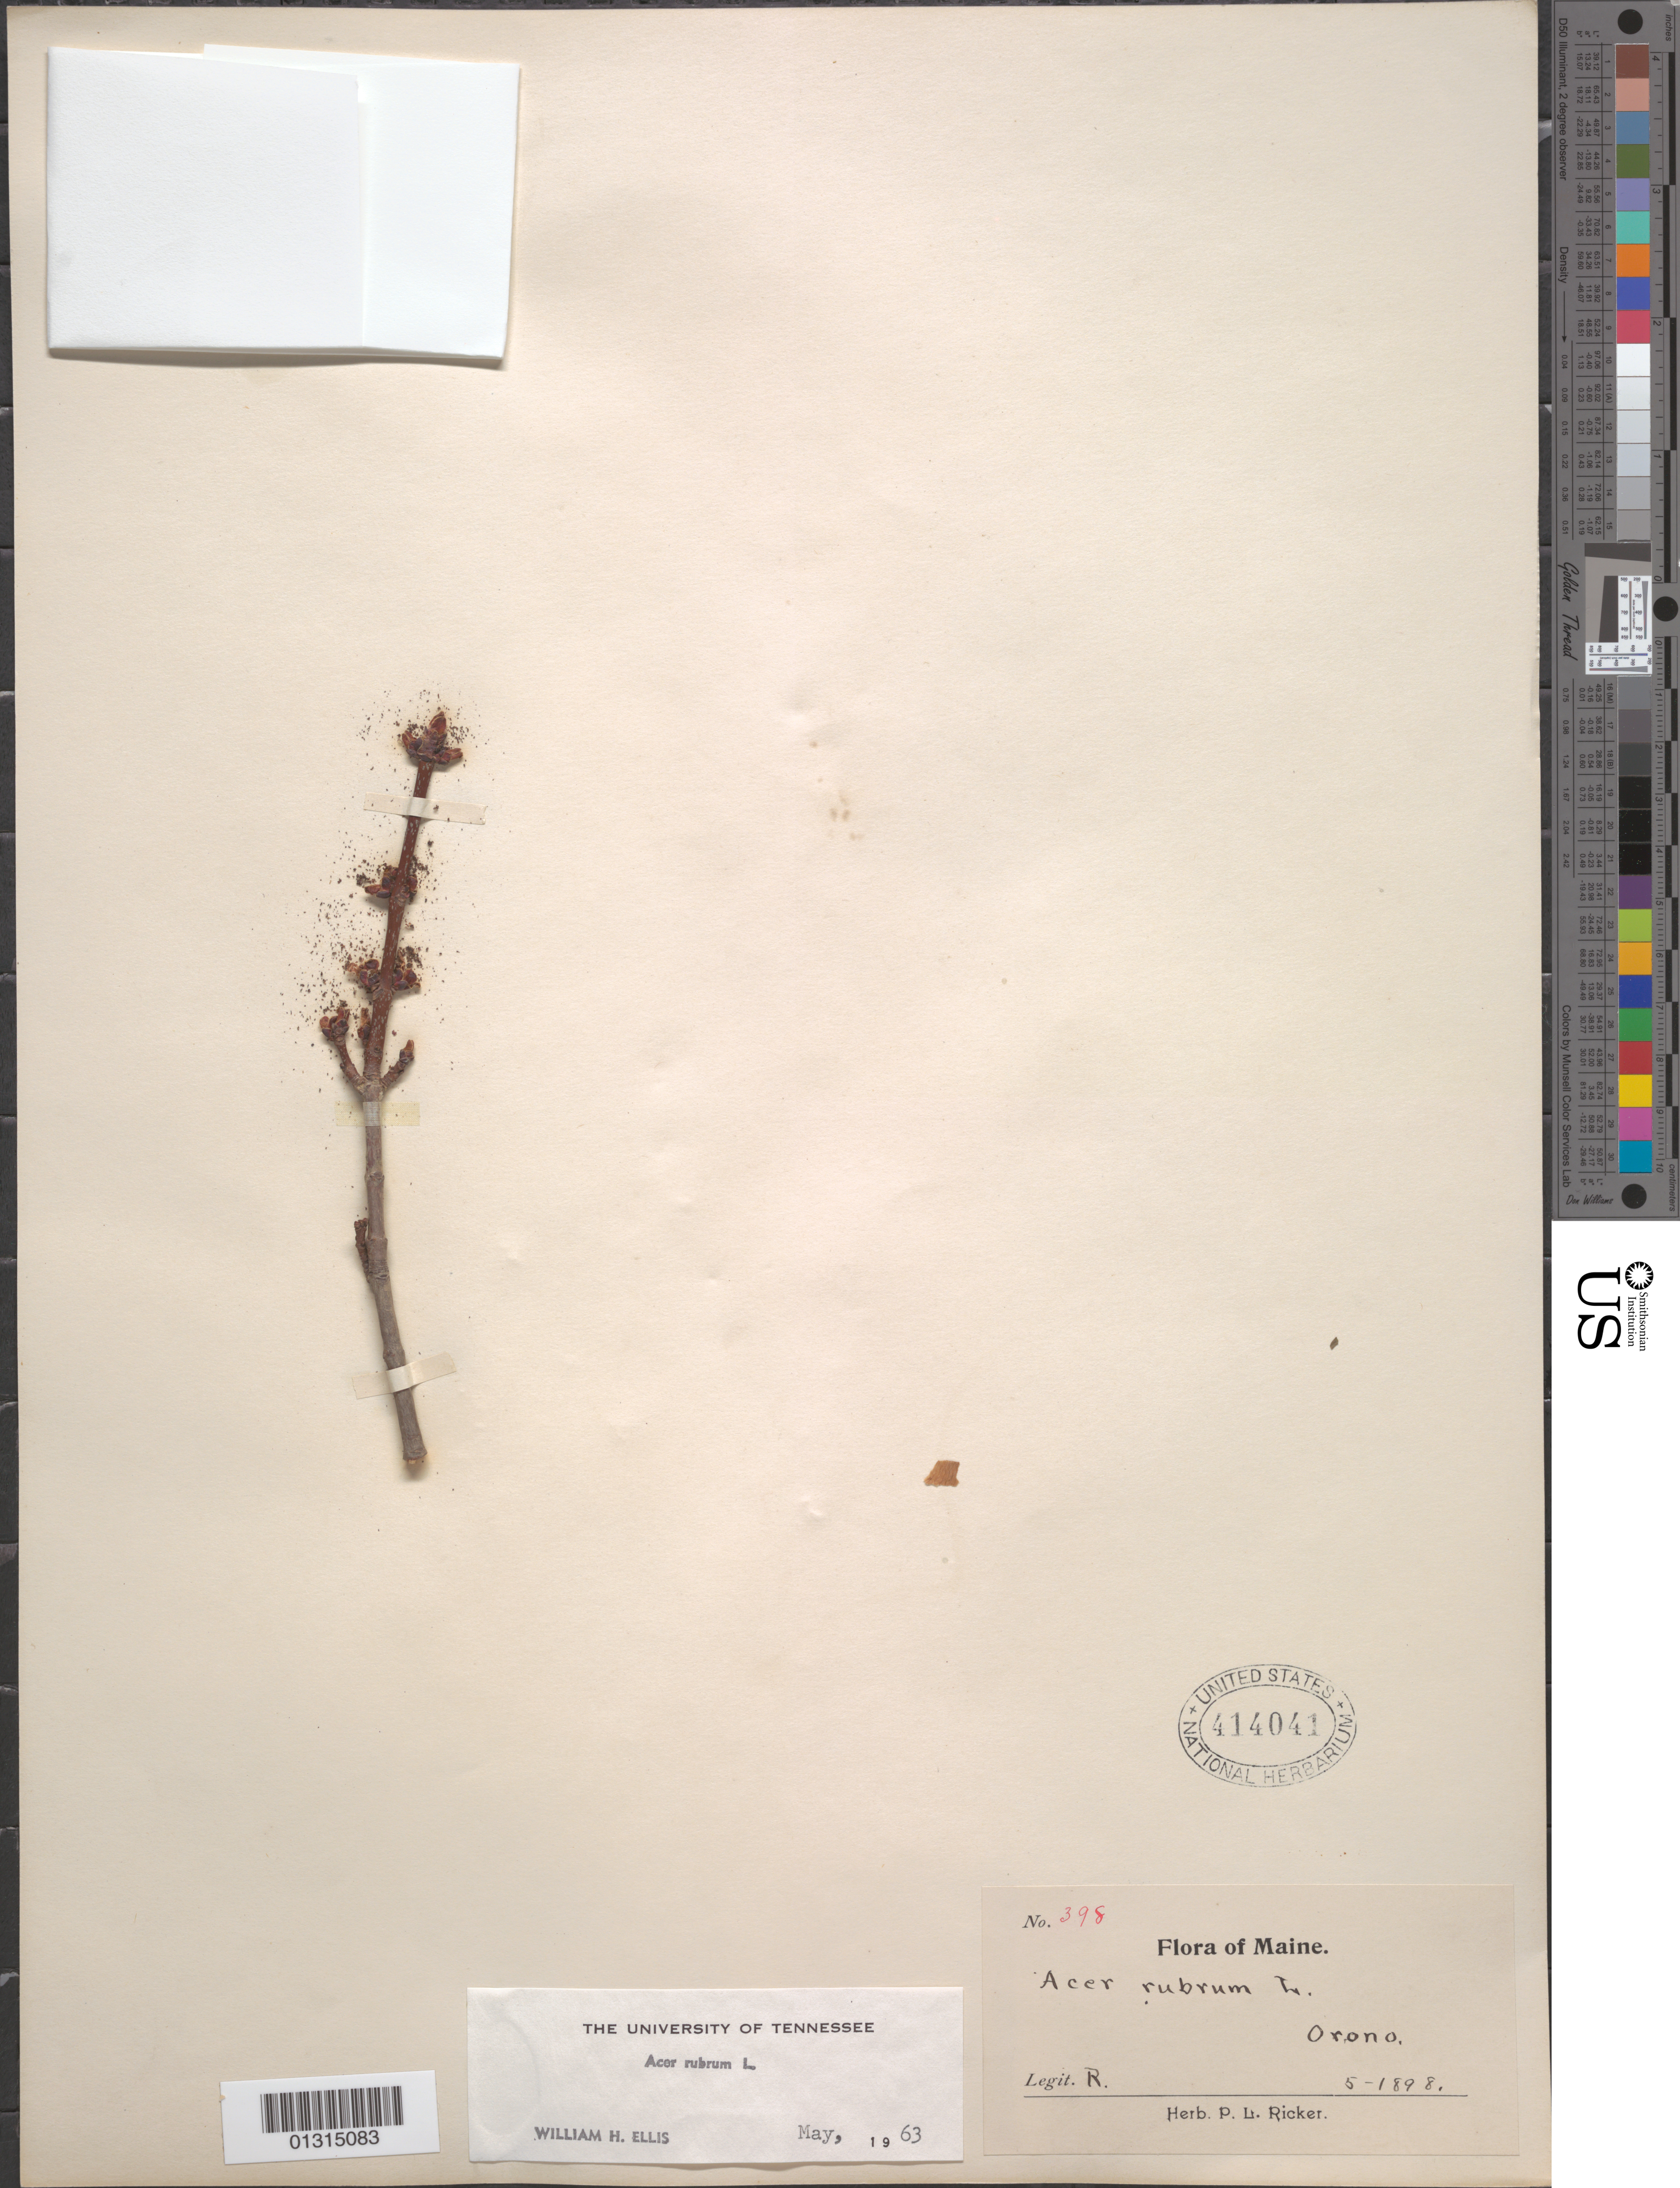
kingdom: Plantae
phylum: Tracheophyta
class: Magnoliopsida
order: Sapindales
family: Sapindaceae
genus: Acer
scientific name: Acer rubrum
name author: L.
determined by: Ellis, W. H.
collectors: P. Ricker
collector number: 398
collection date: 1989-05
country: United States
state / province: Maine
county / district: Penobscot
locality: Orono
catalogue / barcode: US 414041